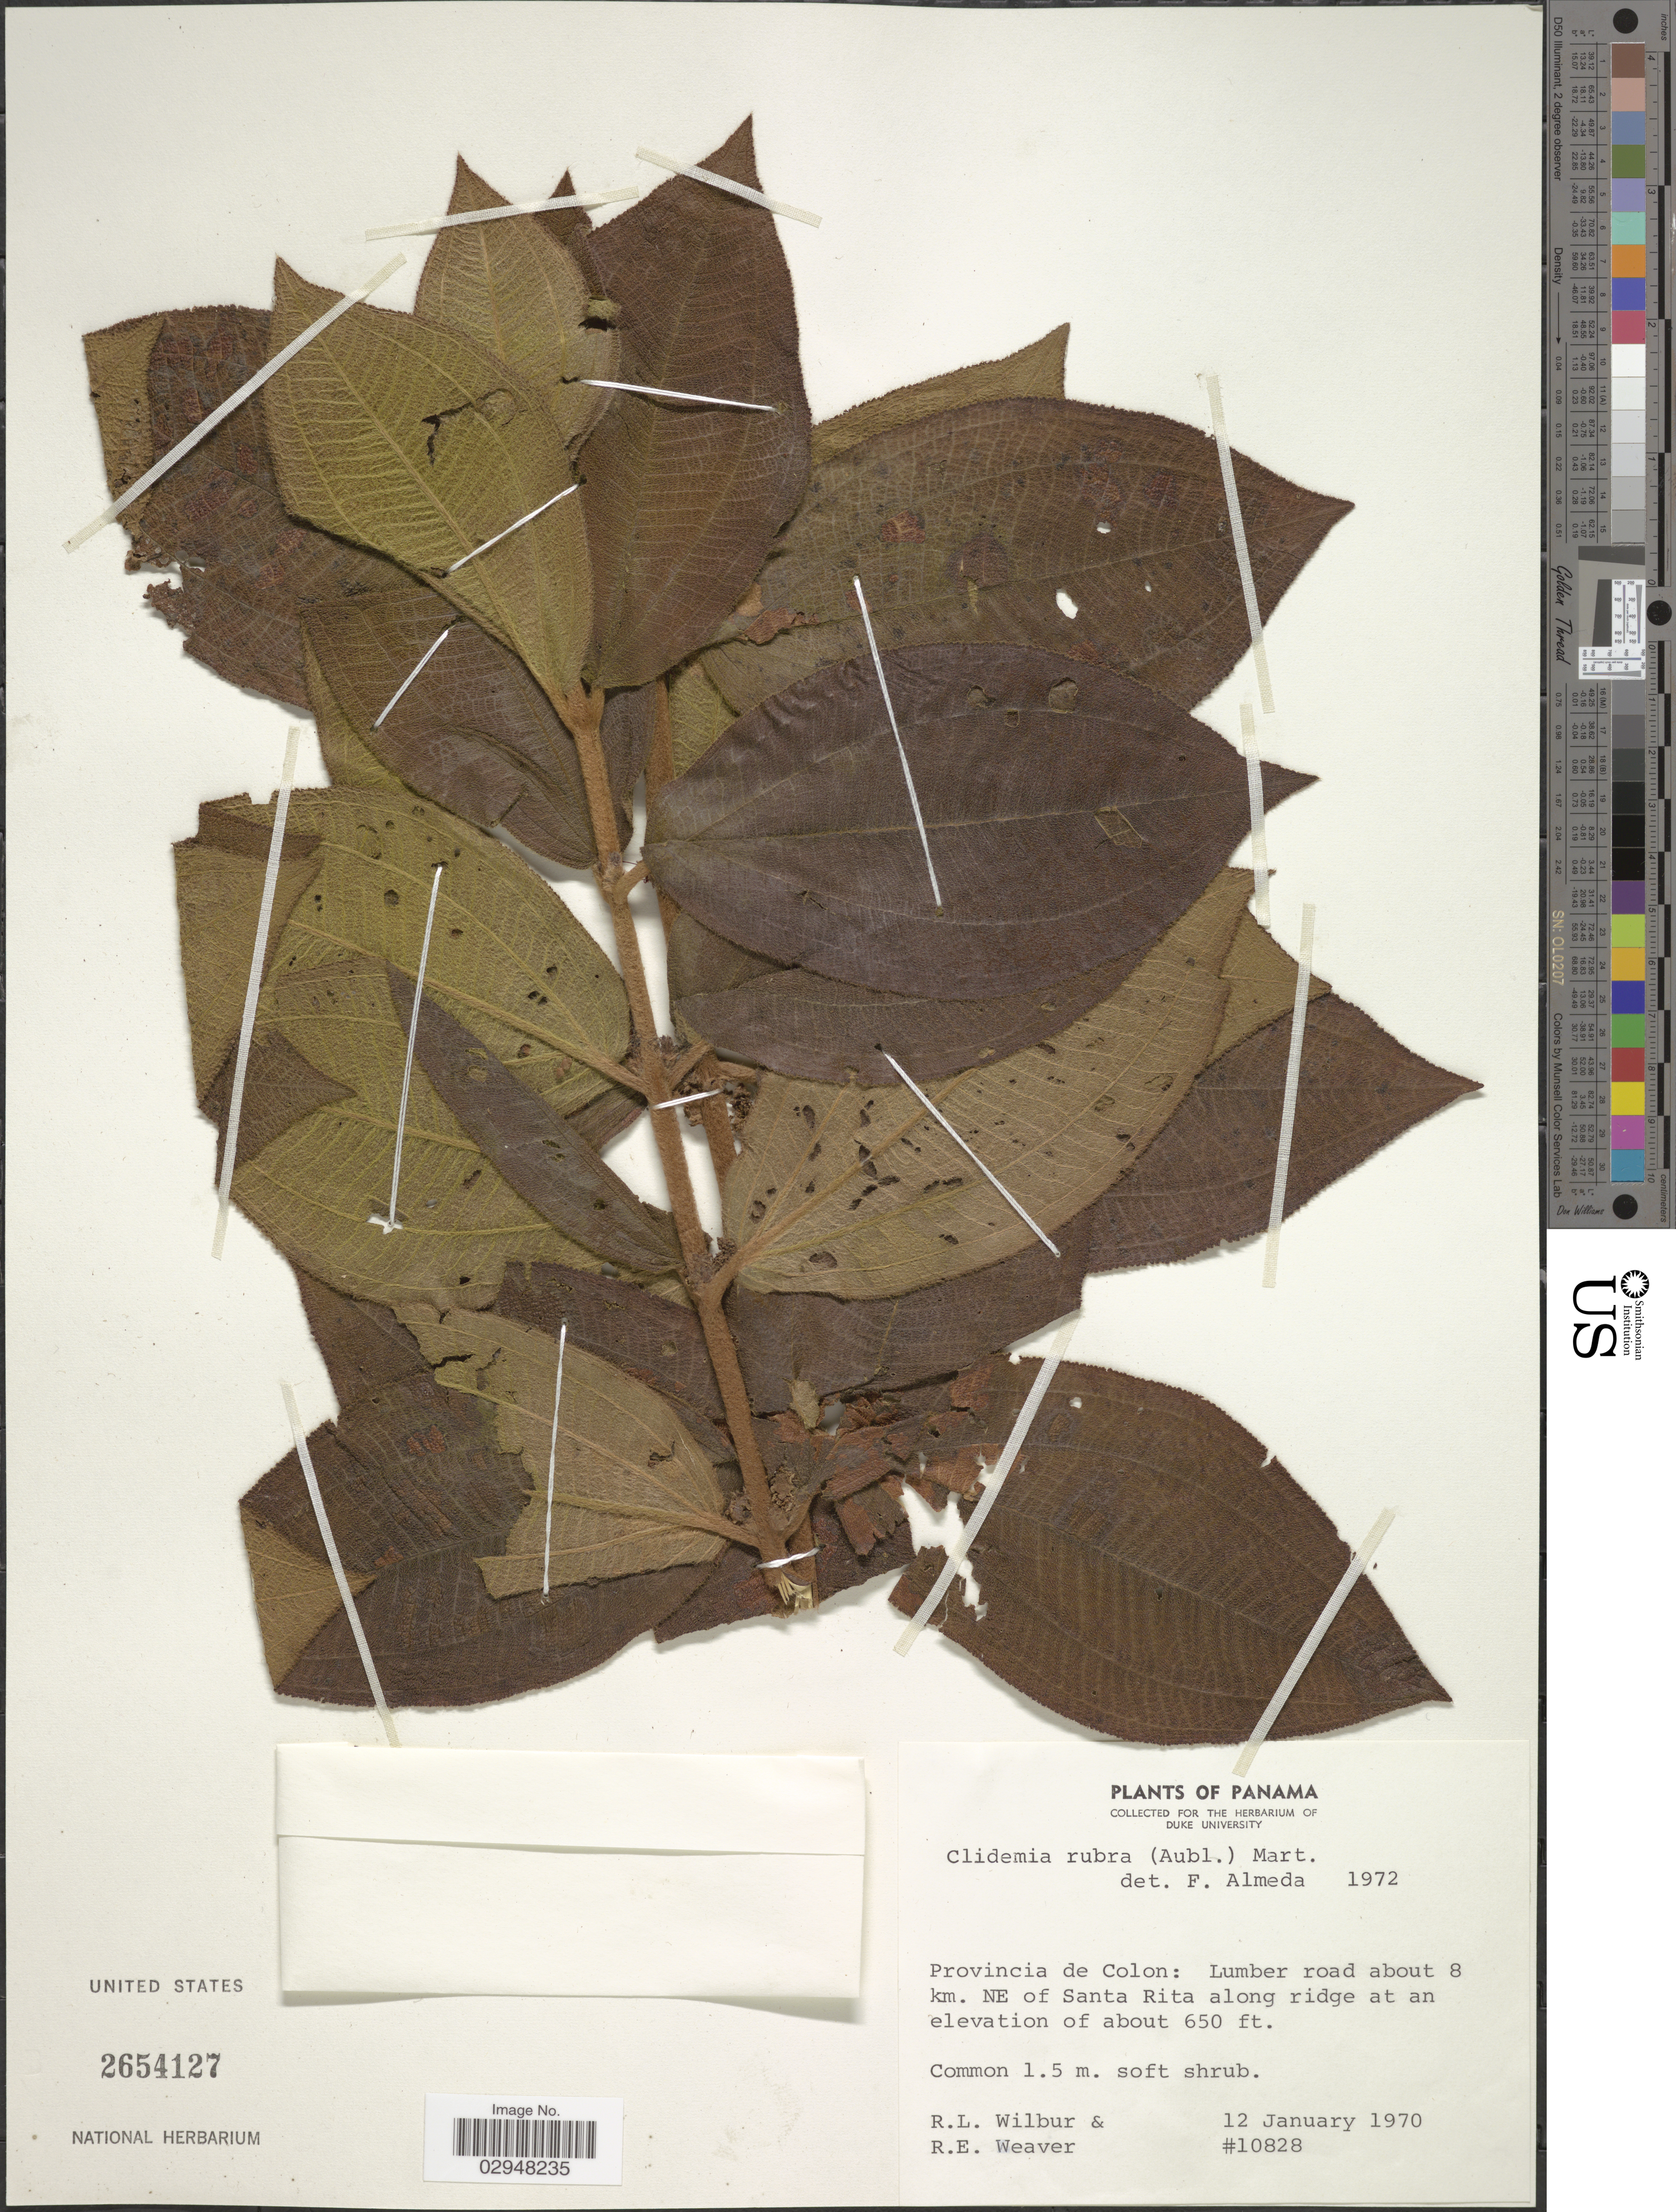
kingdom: Plantae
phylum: Tracheophyta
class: Magnoliopsida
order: Myrtales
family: Melastomataceae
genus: Clidemia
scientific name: Clidemia rubra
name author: (Aubl.) Mart.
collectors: R. L. Wilbur & R. E. Weaver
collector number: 10828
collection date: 1970-01-12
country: Panama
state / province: Colón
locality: Lumber road about 8 km. NE of Santa Rita along ridge.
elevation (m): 198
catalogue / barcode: US 2654127